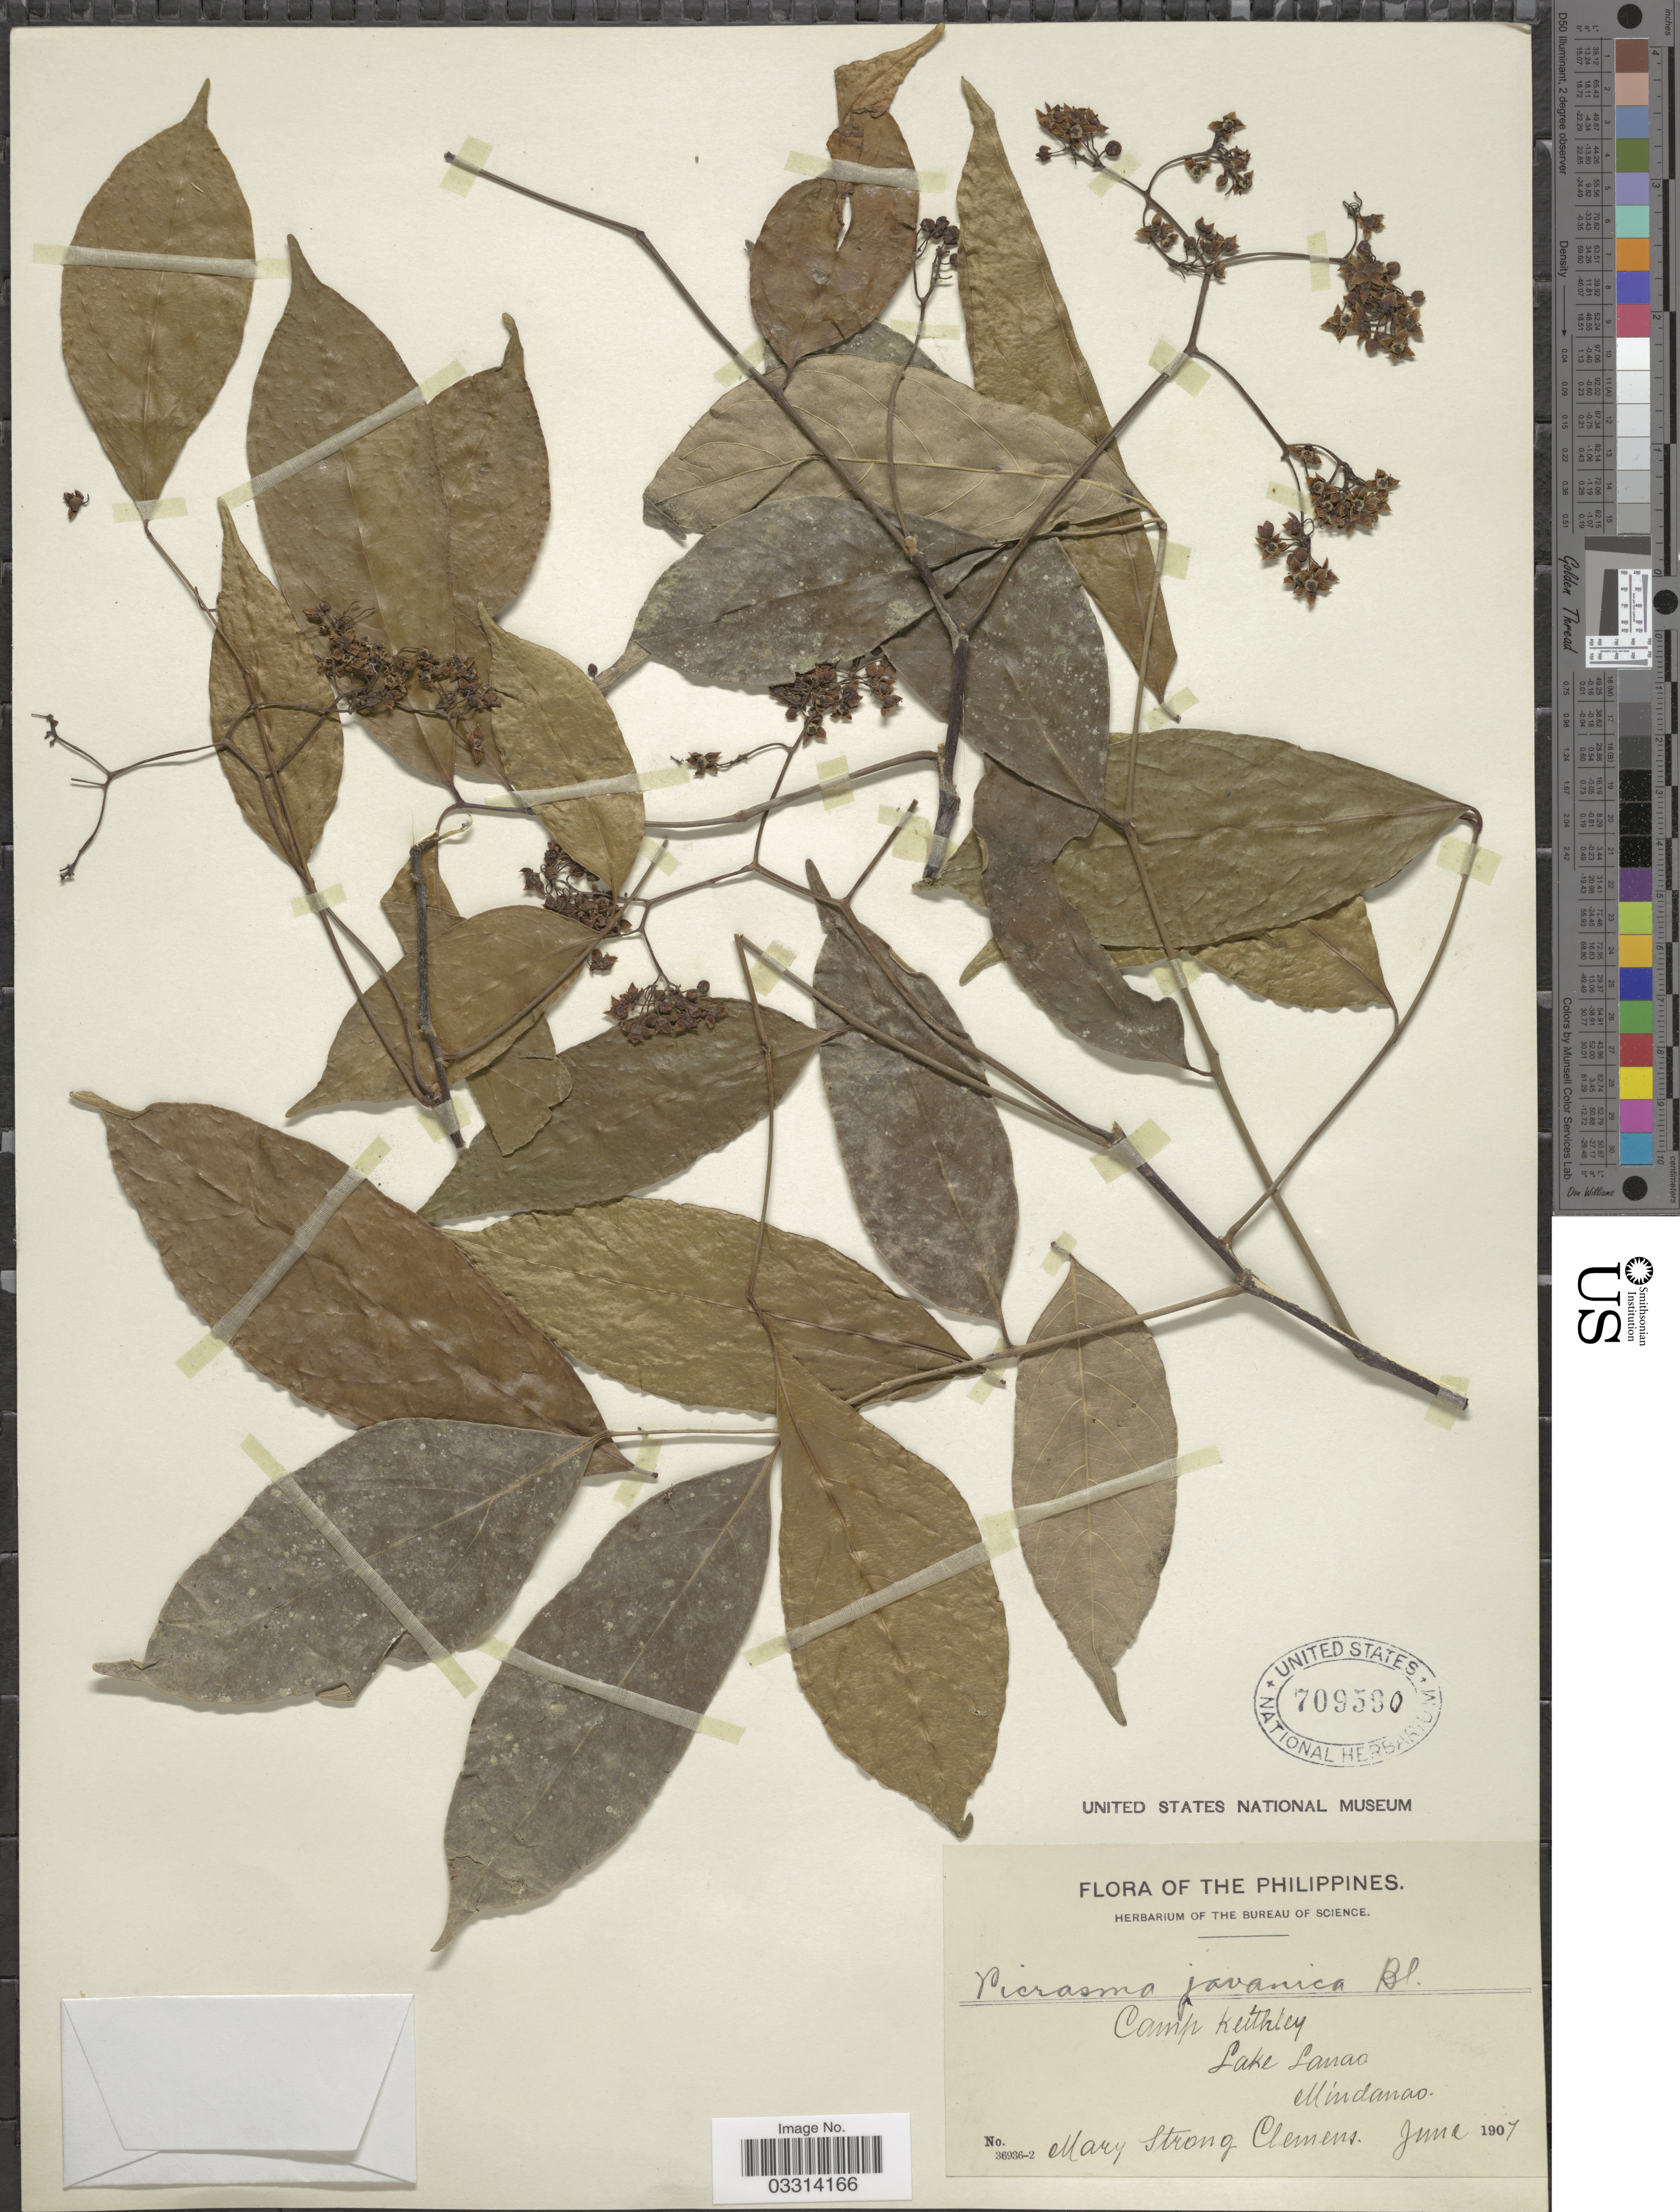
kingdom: Plantae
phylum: Tracheophyta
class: Magnoliopsida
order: Sapindales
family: Simaroubaceae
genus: Picrasma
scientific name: Picrasma javanica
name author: Blume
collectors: M. S. Clemens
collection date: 1907-06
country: Philippines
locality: Camp Keithley, Lake Lanao, Mindanao.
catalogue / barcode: US 709590